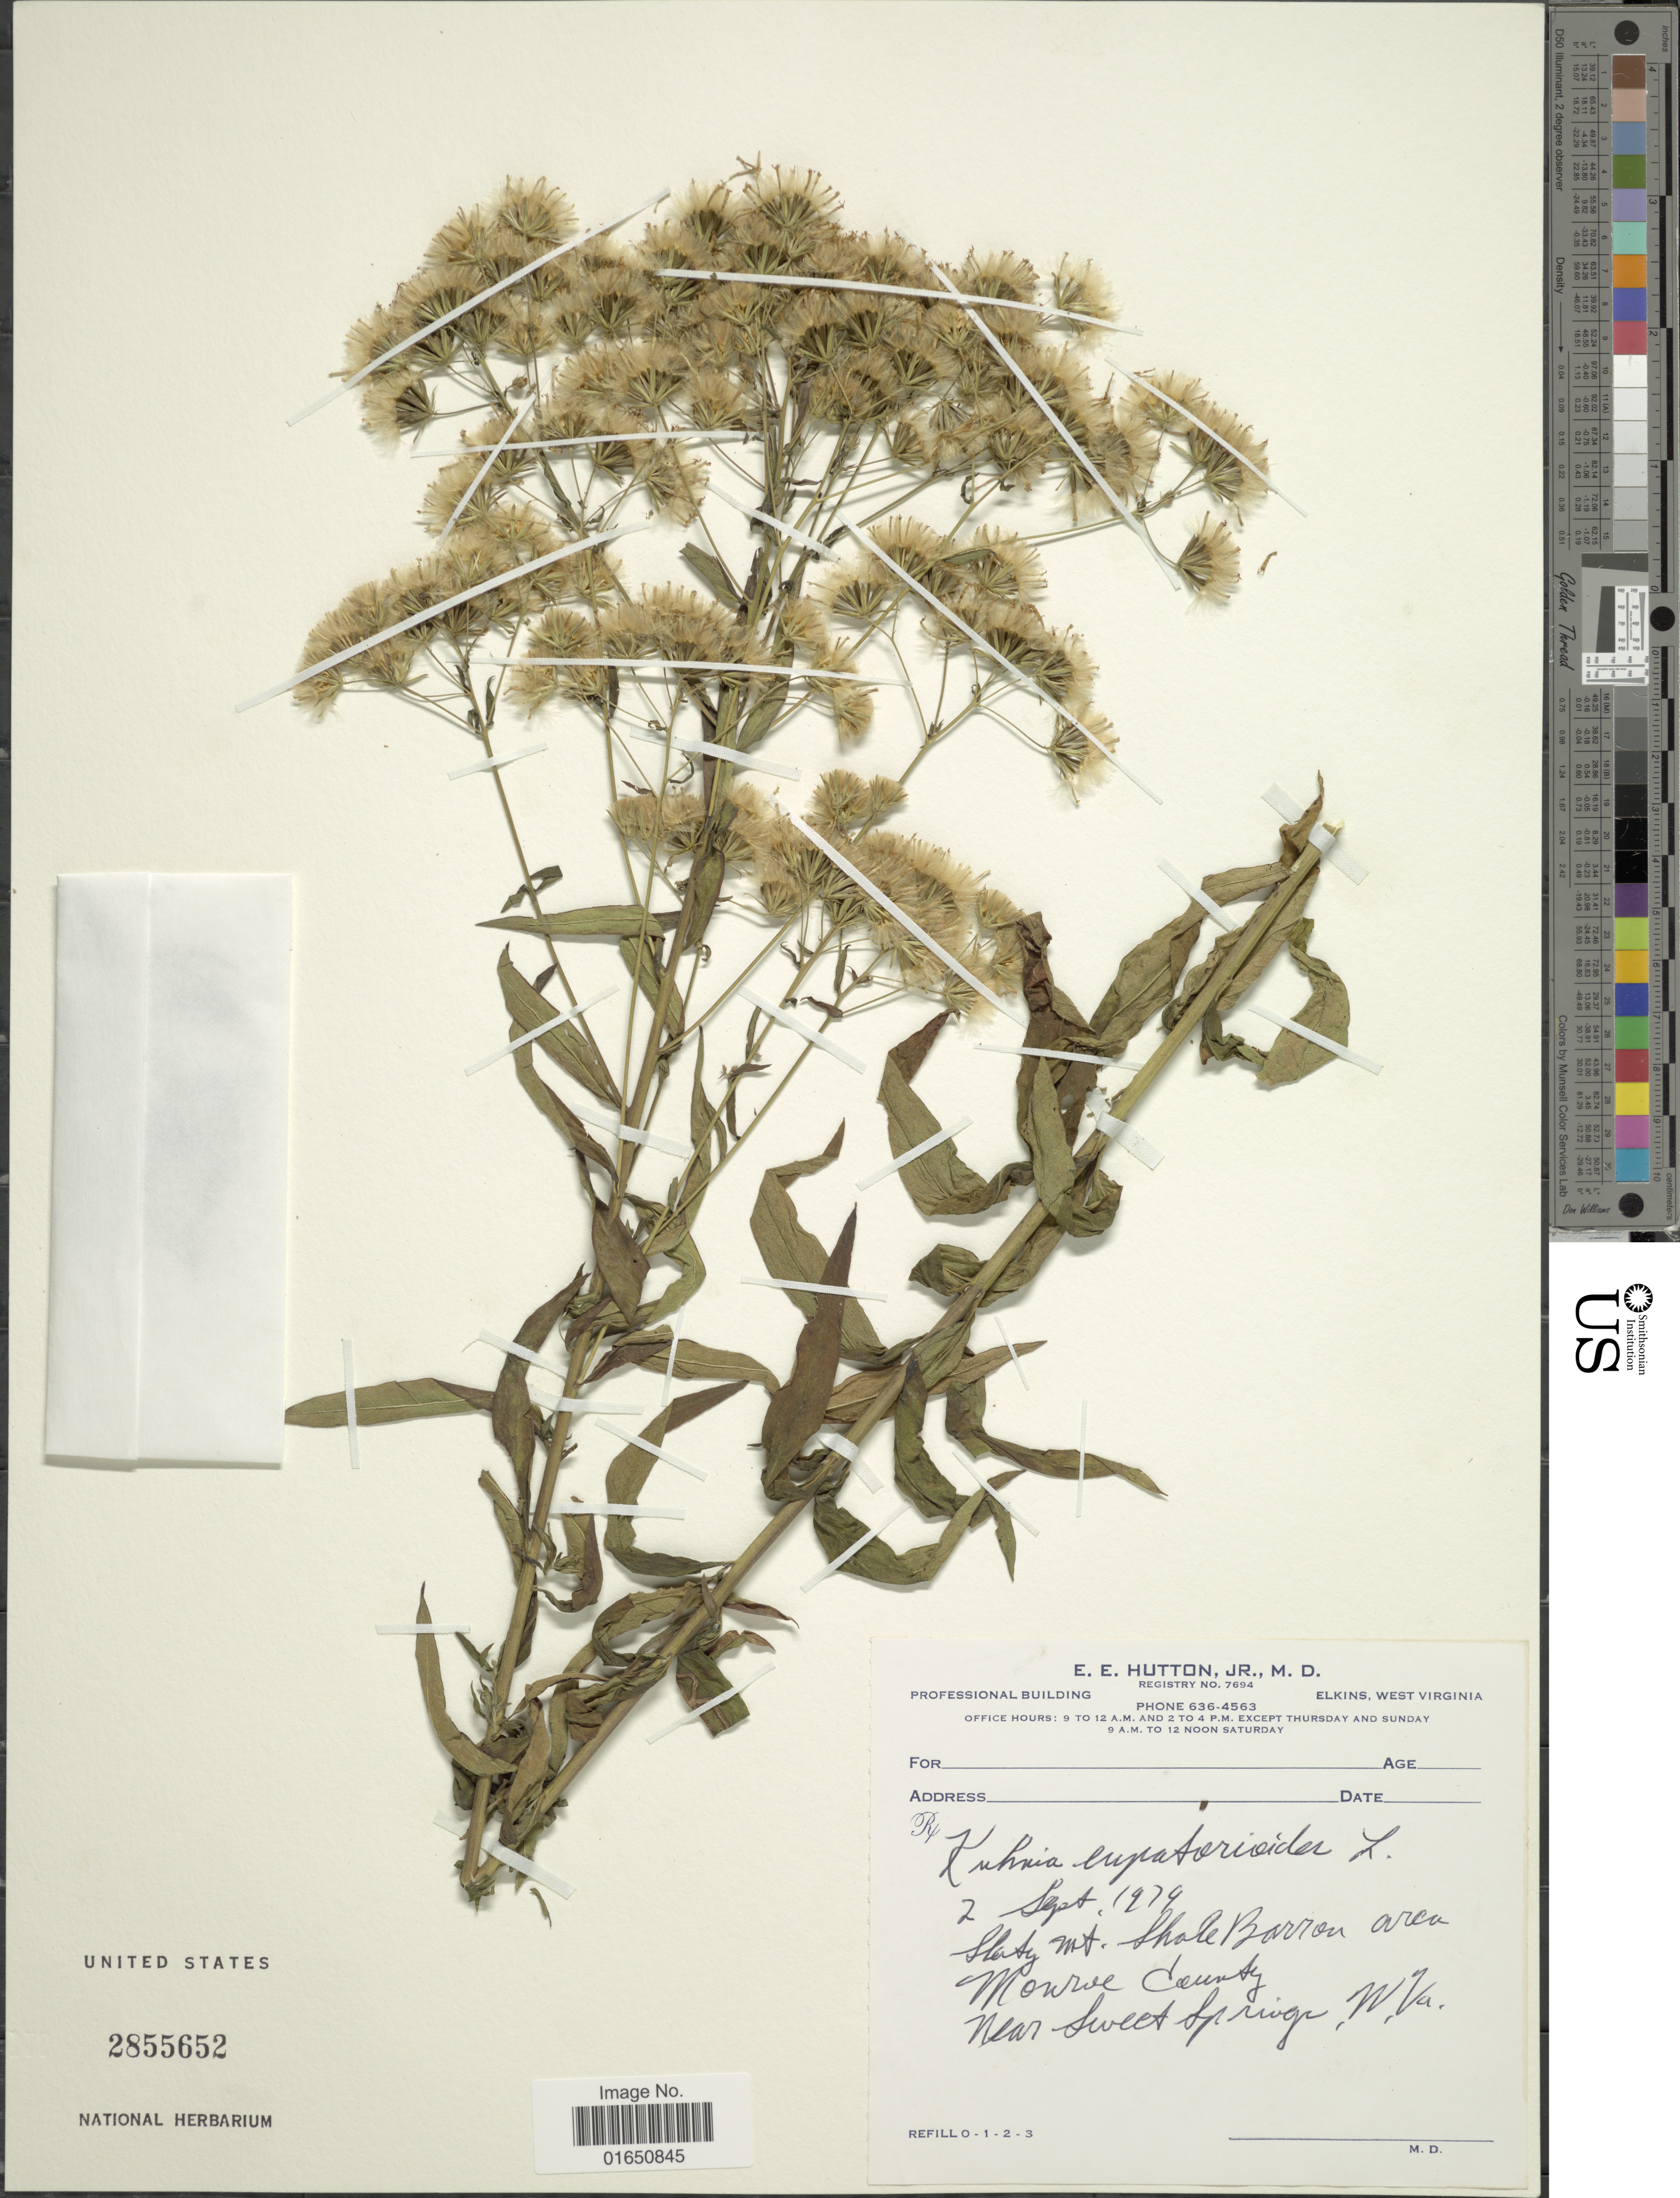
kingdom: Plantae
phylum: Tracheophyta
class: Magnoliopsida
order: Asterales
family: Asteraceae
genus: Brickellia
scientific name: Brickellia eupatorioides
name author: (L.) Shinners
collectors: E. Hutton Jr.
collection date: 1974-09-02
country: United States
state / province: West Virginia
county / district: Monroe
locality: Elkins. Slaty Mts. Shale Barron area Monroe County. Near Sweet Springs W. Va.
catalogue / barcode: US 2855652